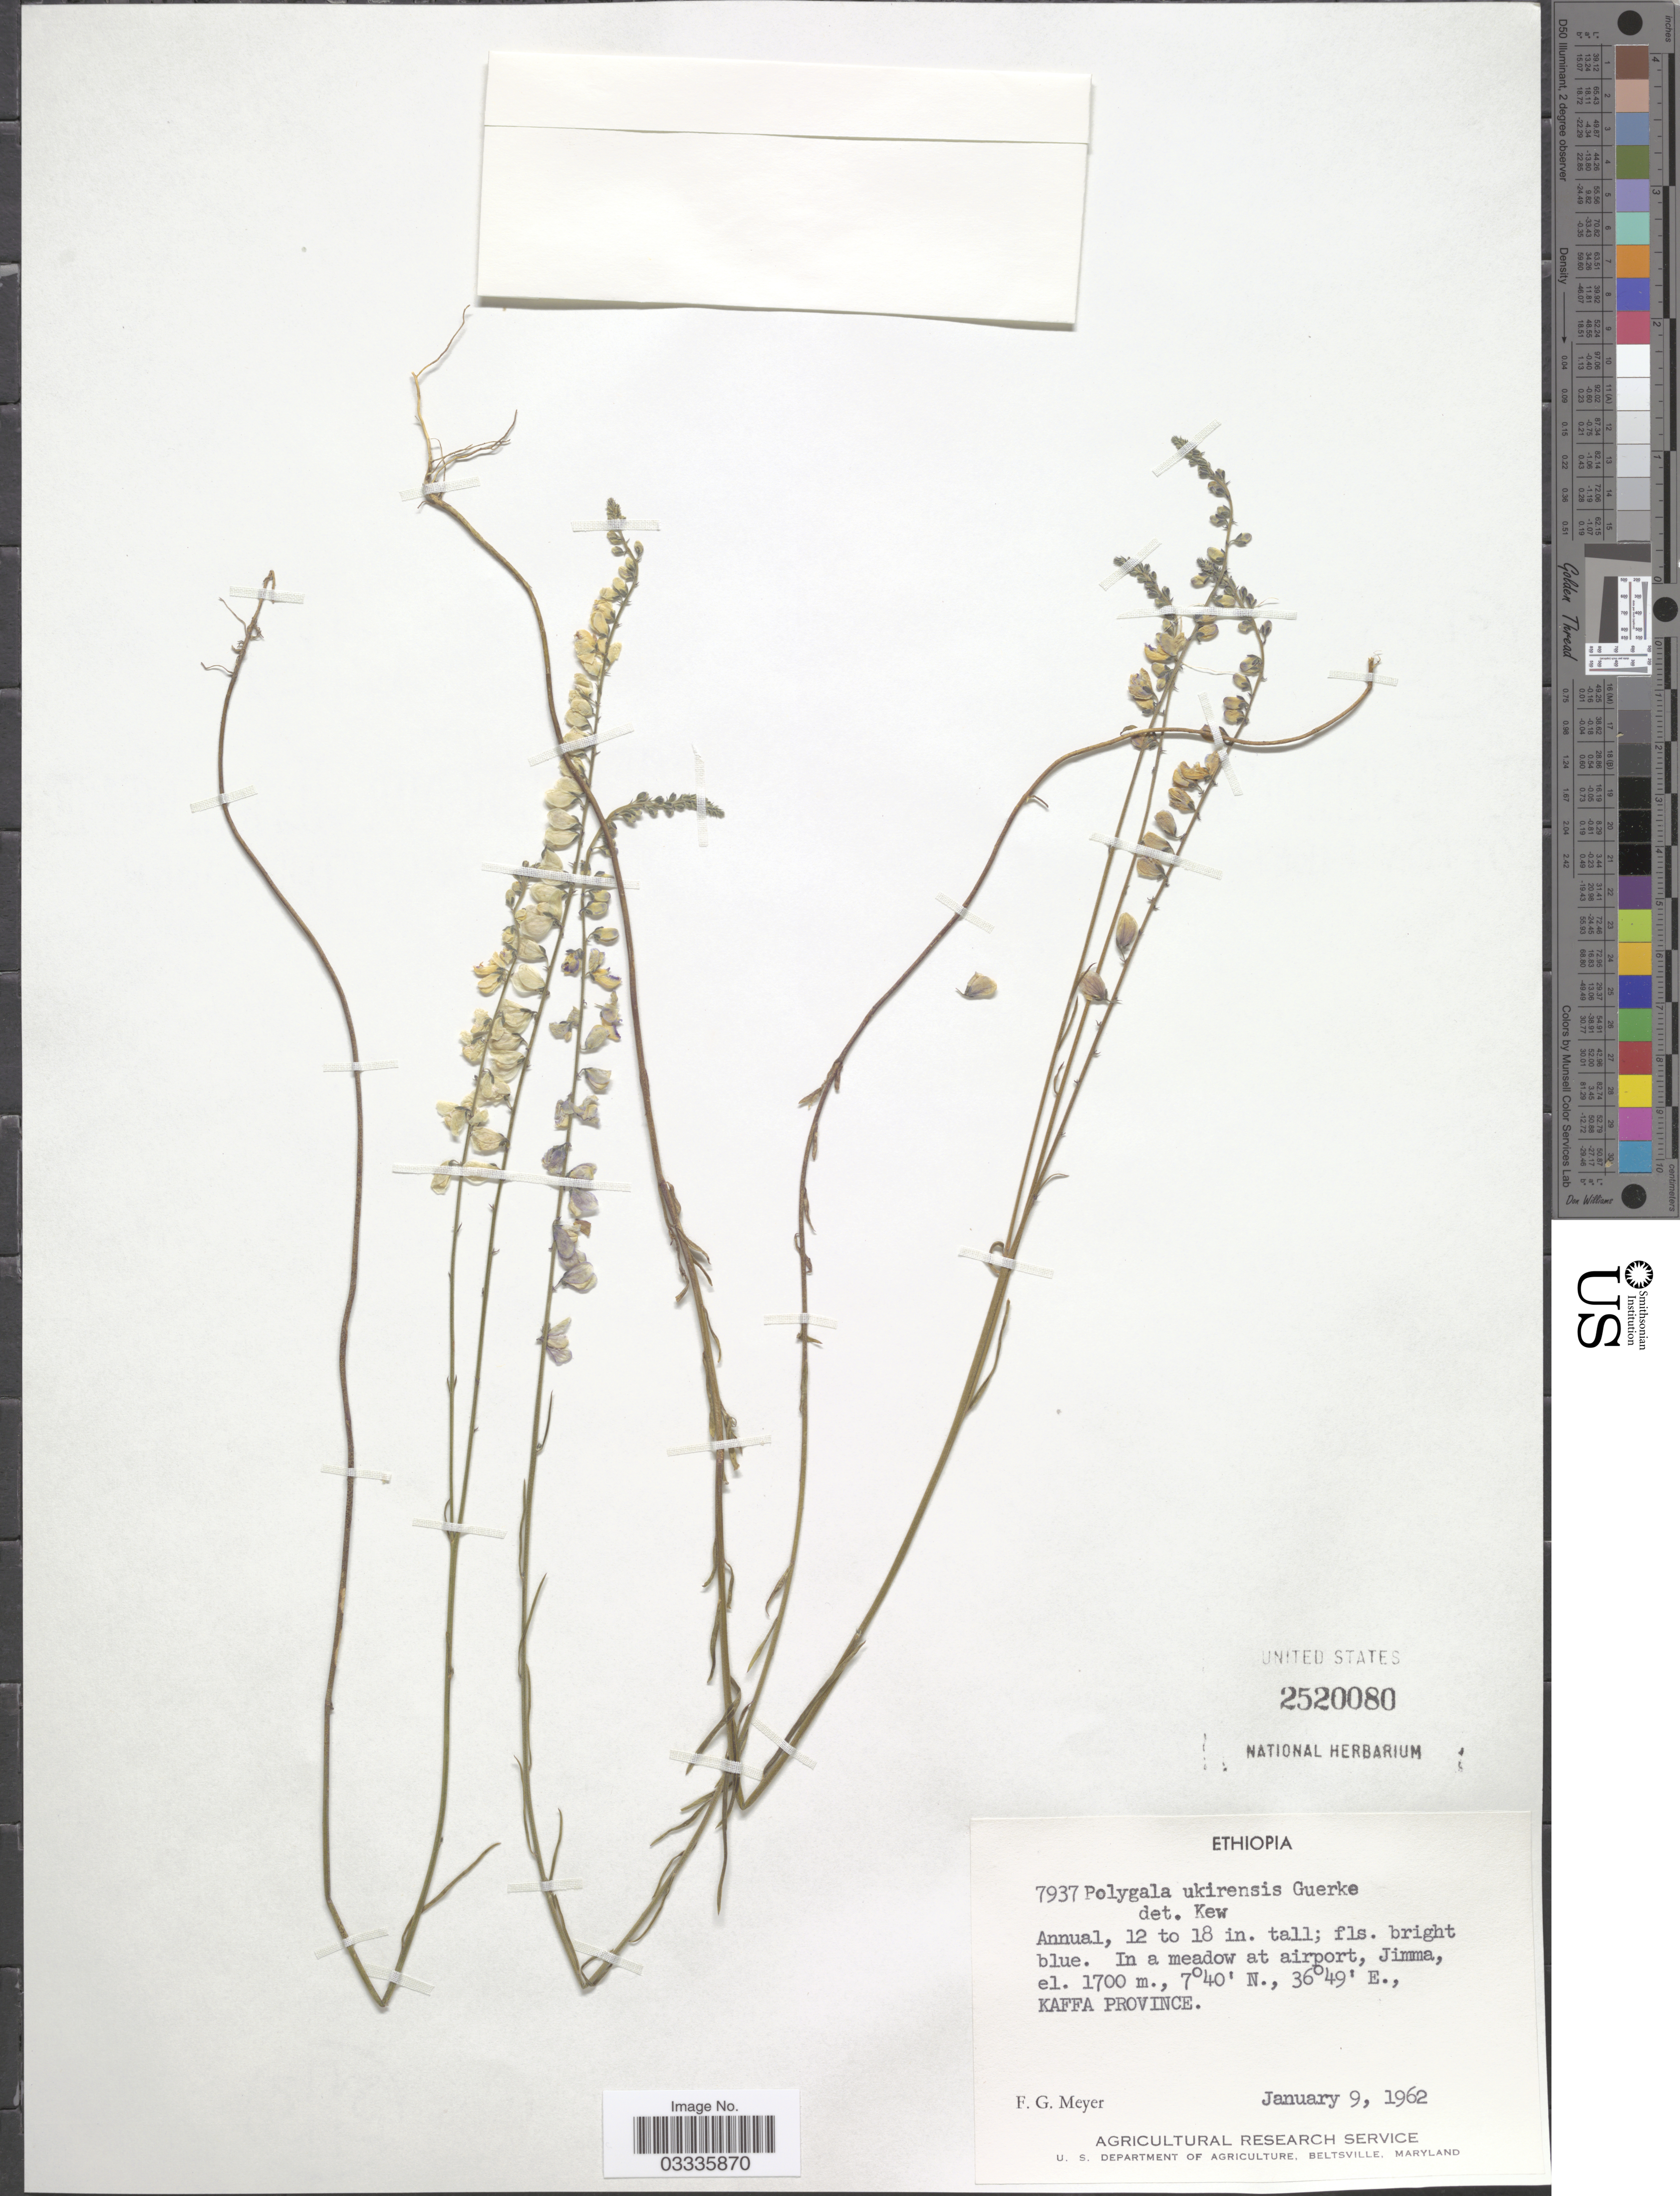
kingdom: Plantae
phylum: Tracheophyta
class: Magnoliopsida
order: Fabales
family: Polygalaceae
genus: Polygala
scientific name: Polygala ukirensis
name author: Gürke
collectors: F. G. Meyer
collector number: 7937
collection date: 1962-01-09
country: Ethiopia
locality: In a meadow at airport, Jimma, Kaffa Province.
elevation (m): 1700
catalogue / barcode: US 2520080